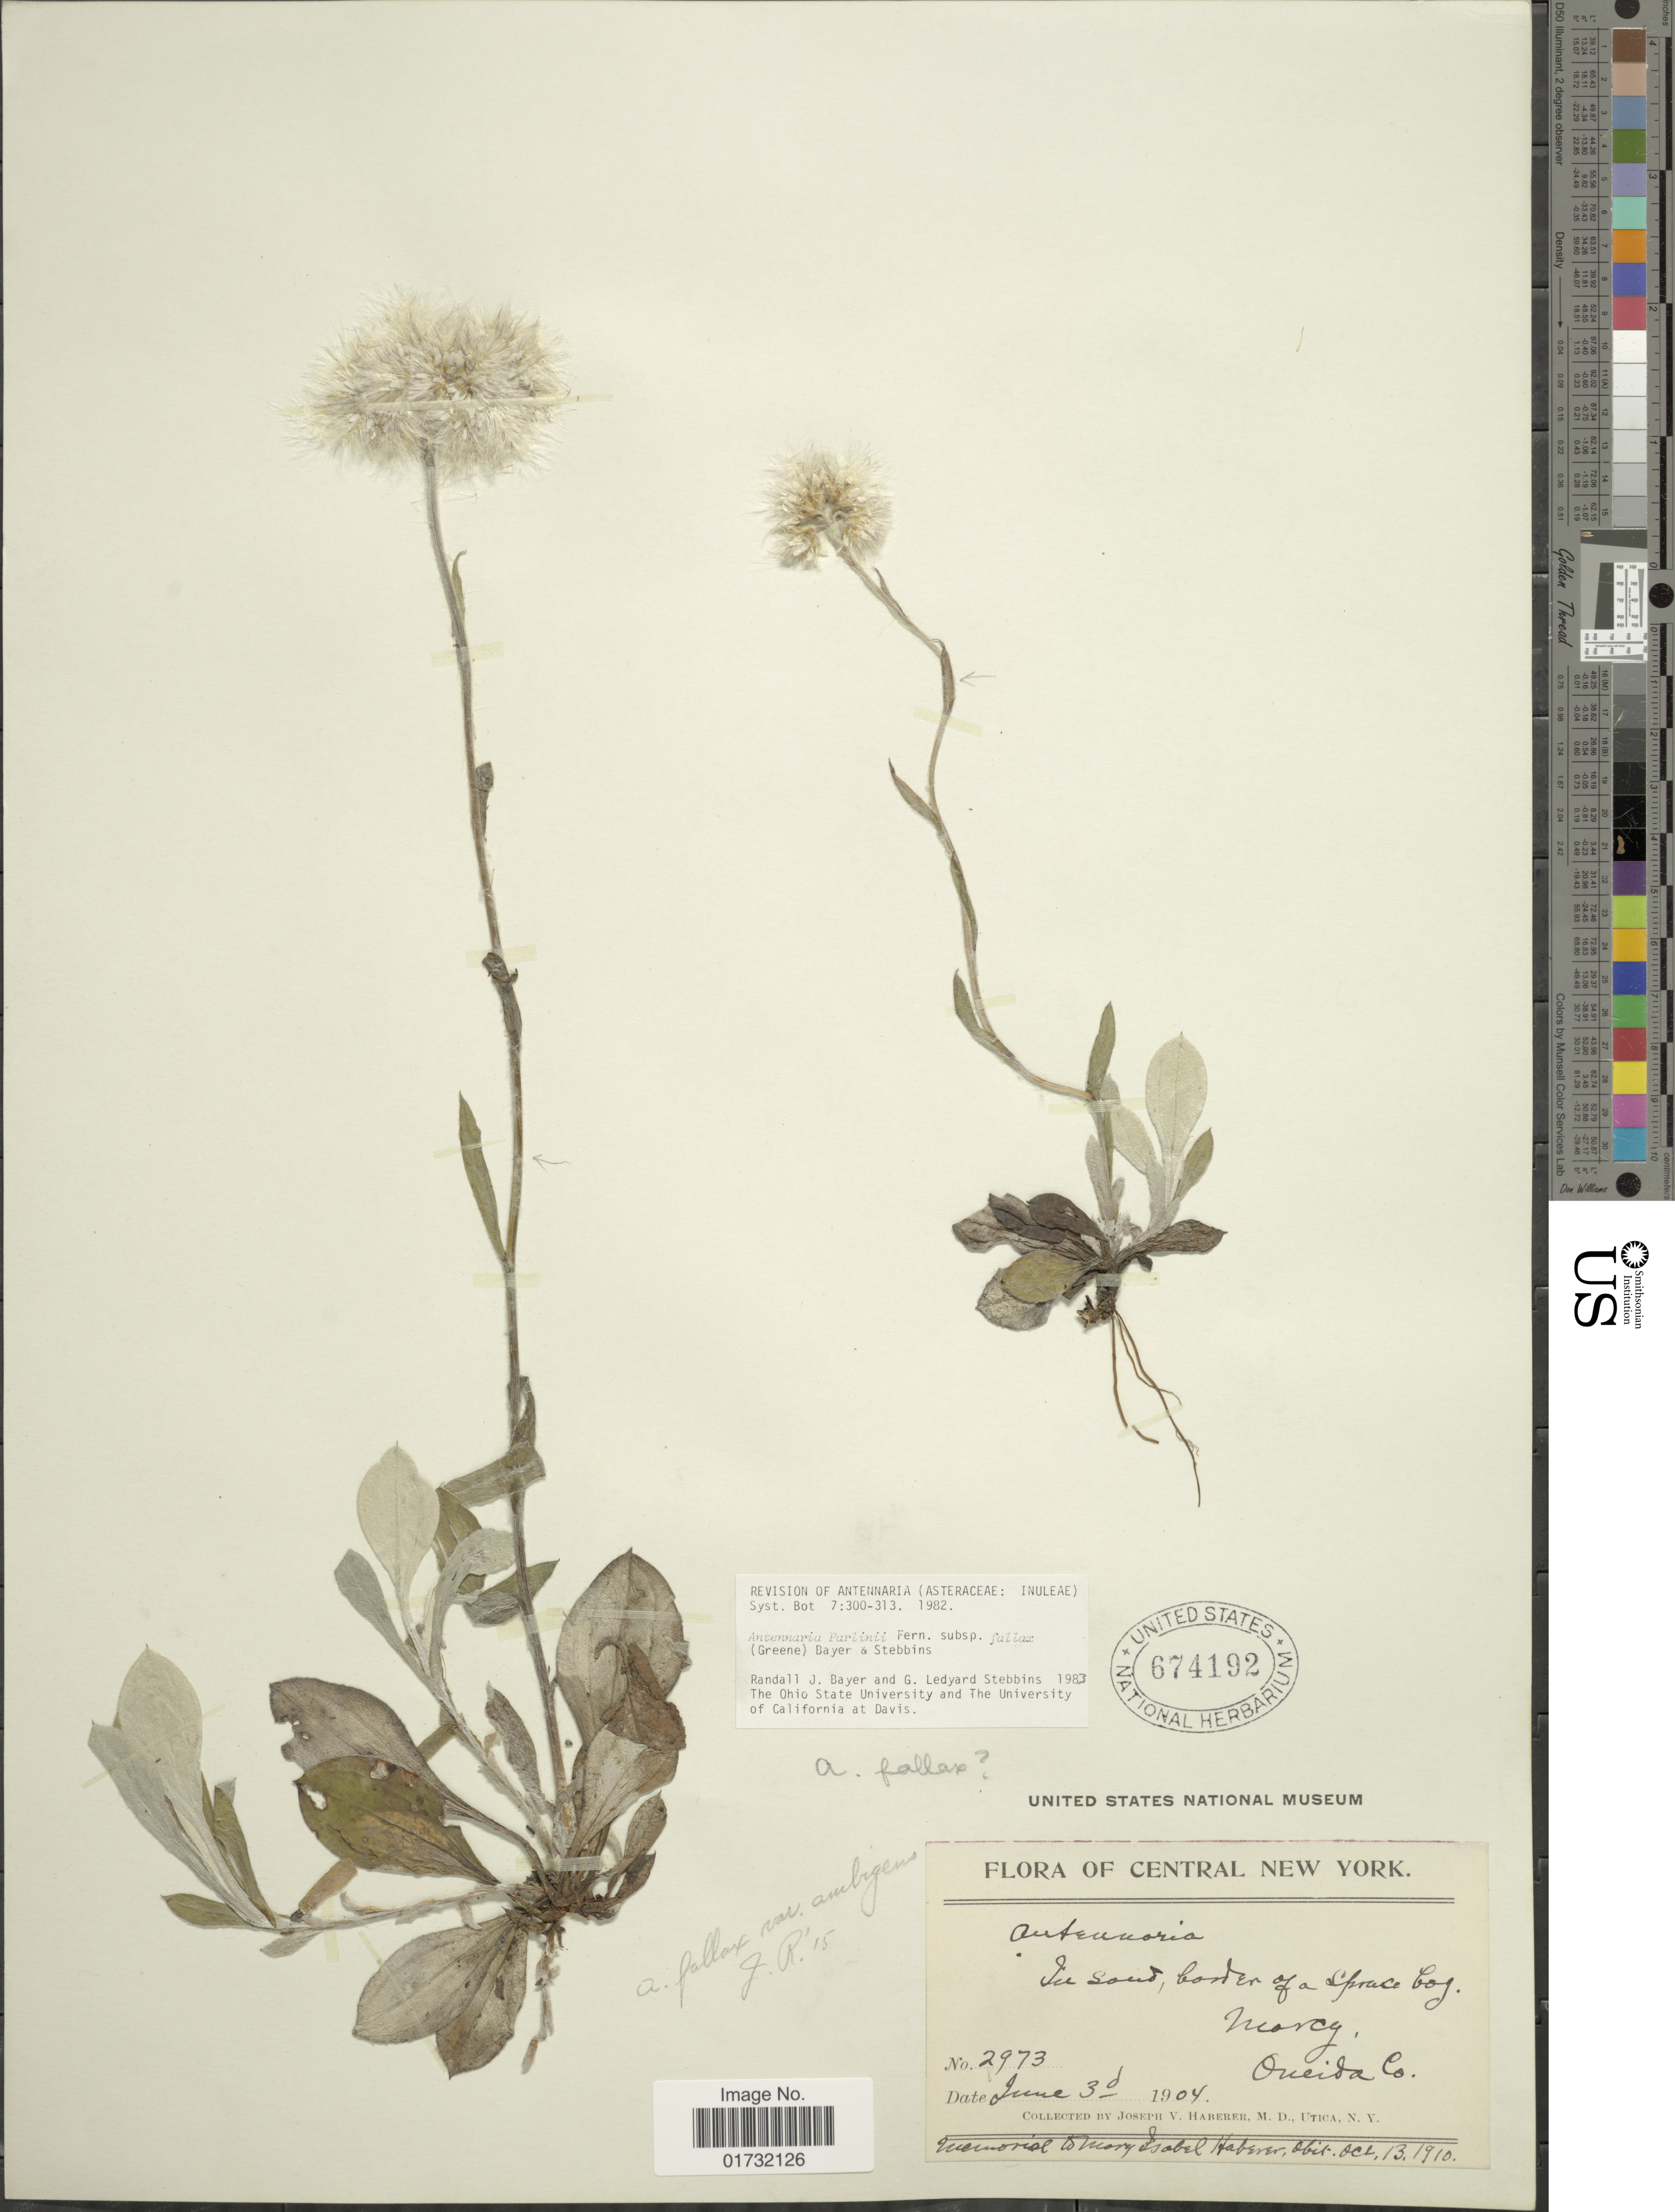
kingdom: Plantae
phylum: Tracheophyta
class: Magnoliopsida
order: Asterales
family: Asteraceae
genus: Antennaria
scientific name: Antennaria parlinii subsp. fallax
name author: (Greene) R.J. Bayer & Stebbins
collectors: J. V. Haberer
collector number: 2973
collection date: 1904-06-03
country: United States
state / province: New York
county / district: Oneida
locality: Central New York. in soud border of a spruce bog. Morcy. Oneida Co.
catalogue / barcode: US 674192